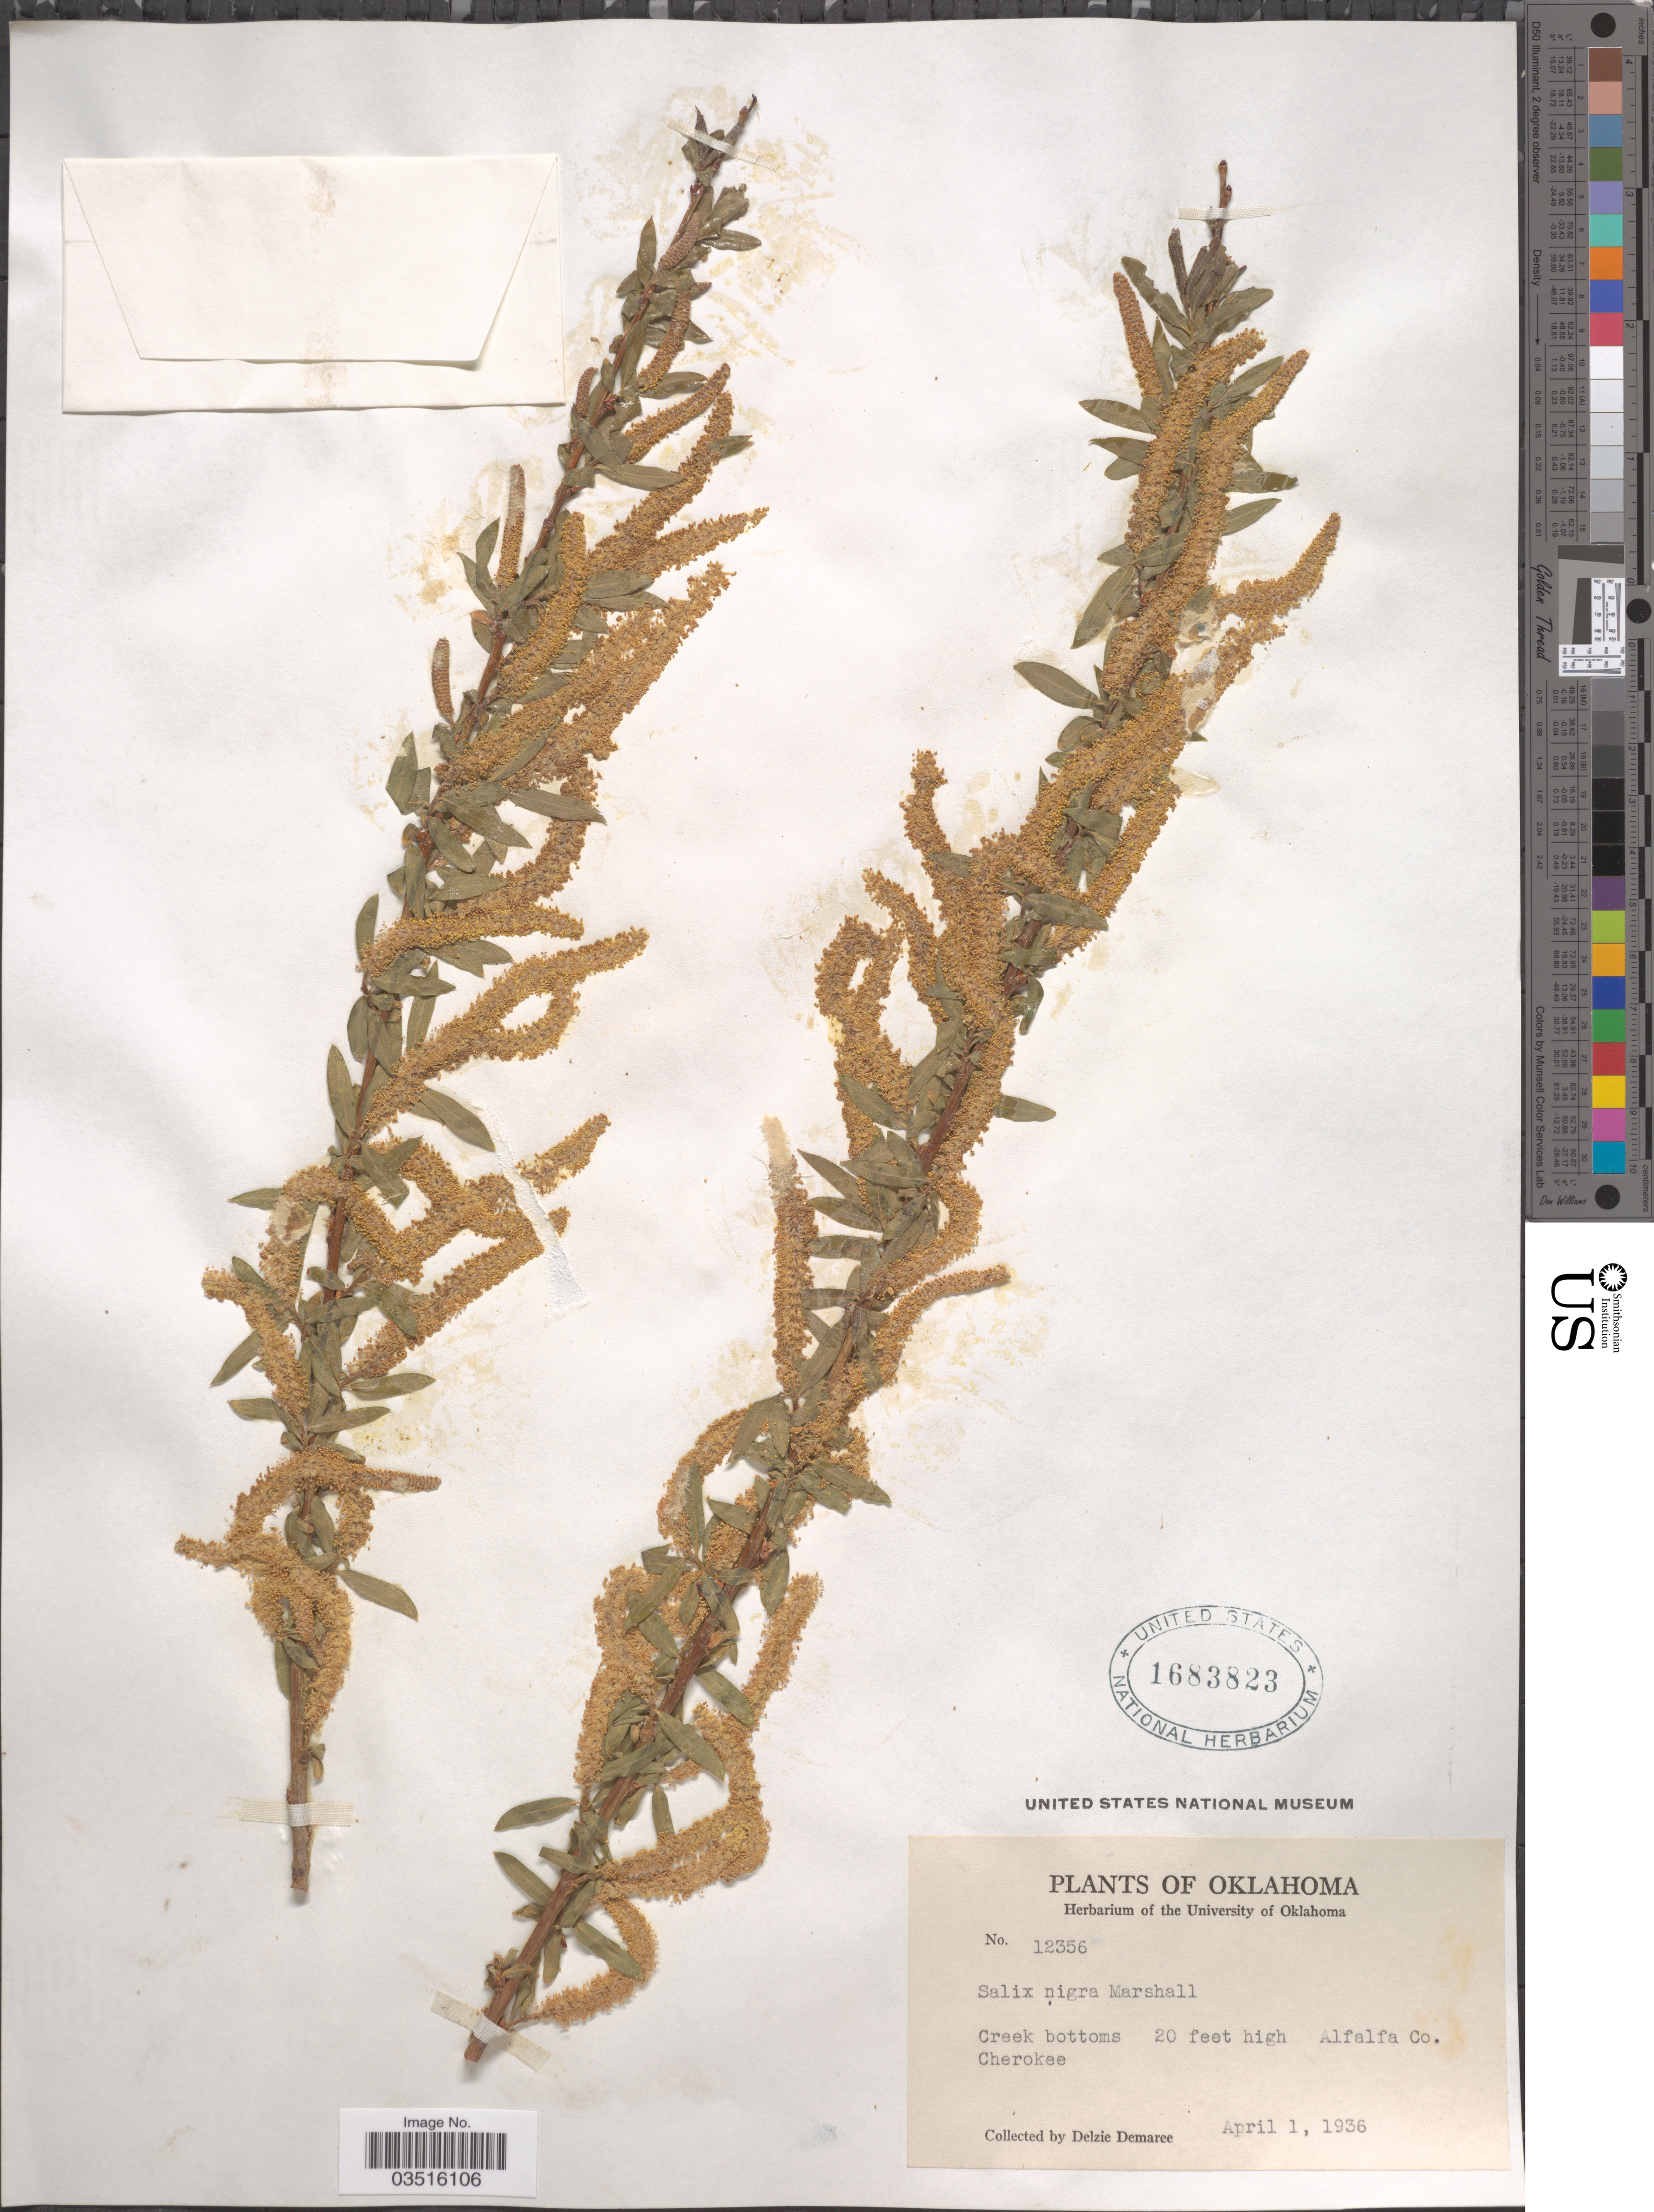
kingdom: Plantae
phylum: Tracheophyta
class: Magnoliopsida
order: Malpighiales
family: Salicaceae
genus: Salix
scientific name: Salix nigra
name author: Marshall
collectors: D. Demaree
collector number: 12356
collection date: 1936-04-01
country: United States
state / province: Oklahoma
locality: Alfalfa Co. Cherokee.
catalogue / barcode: US 1683823